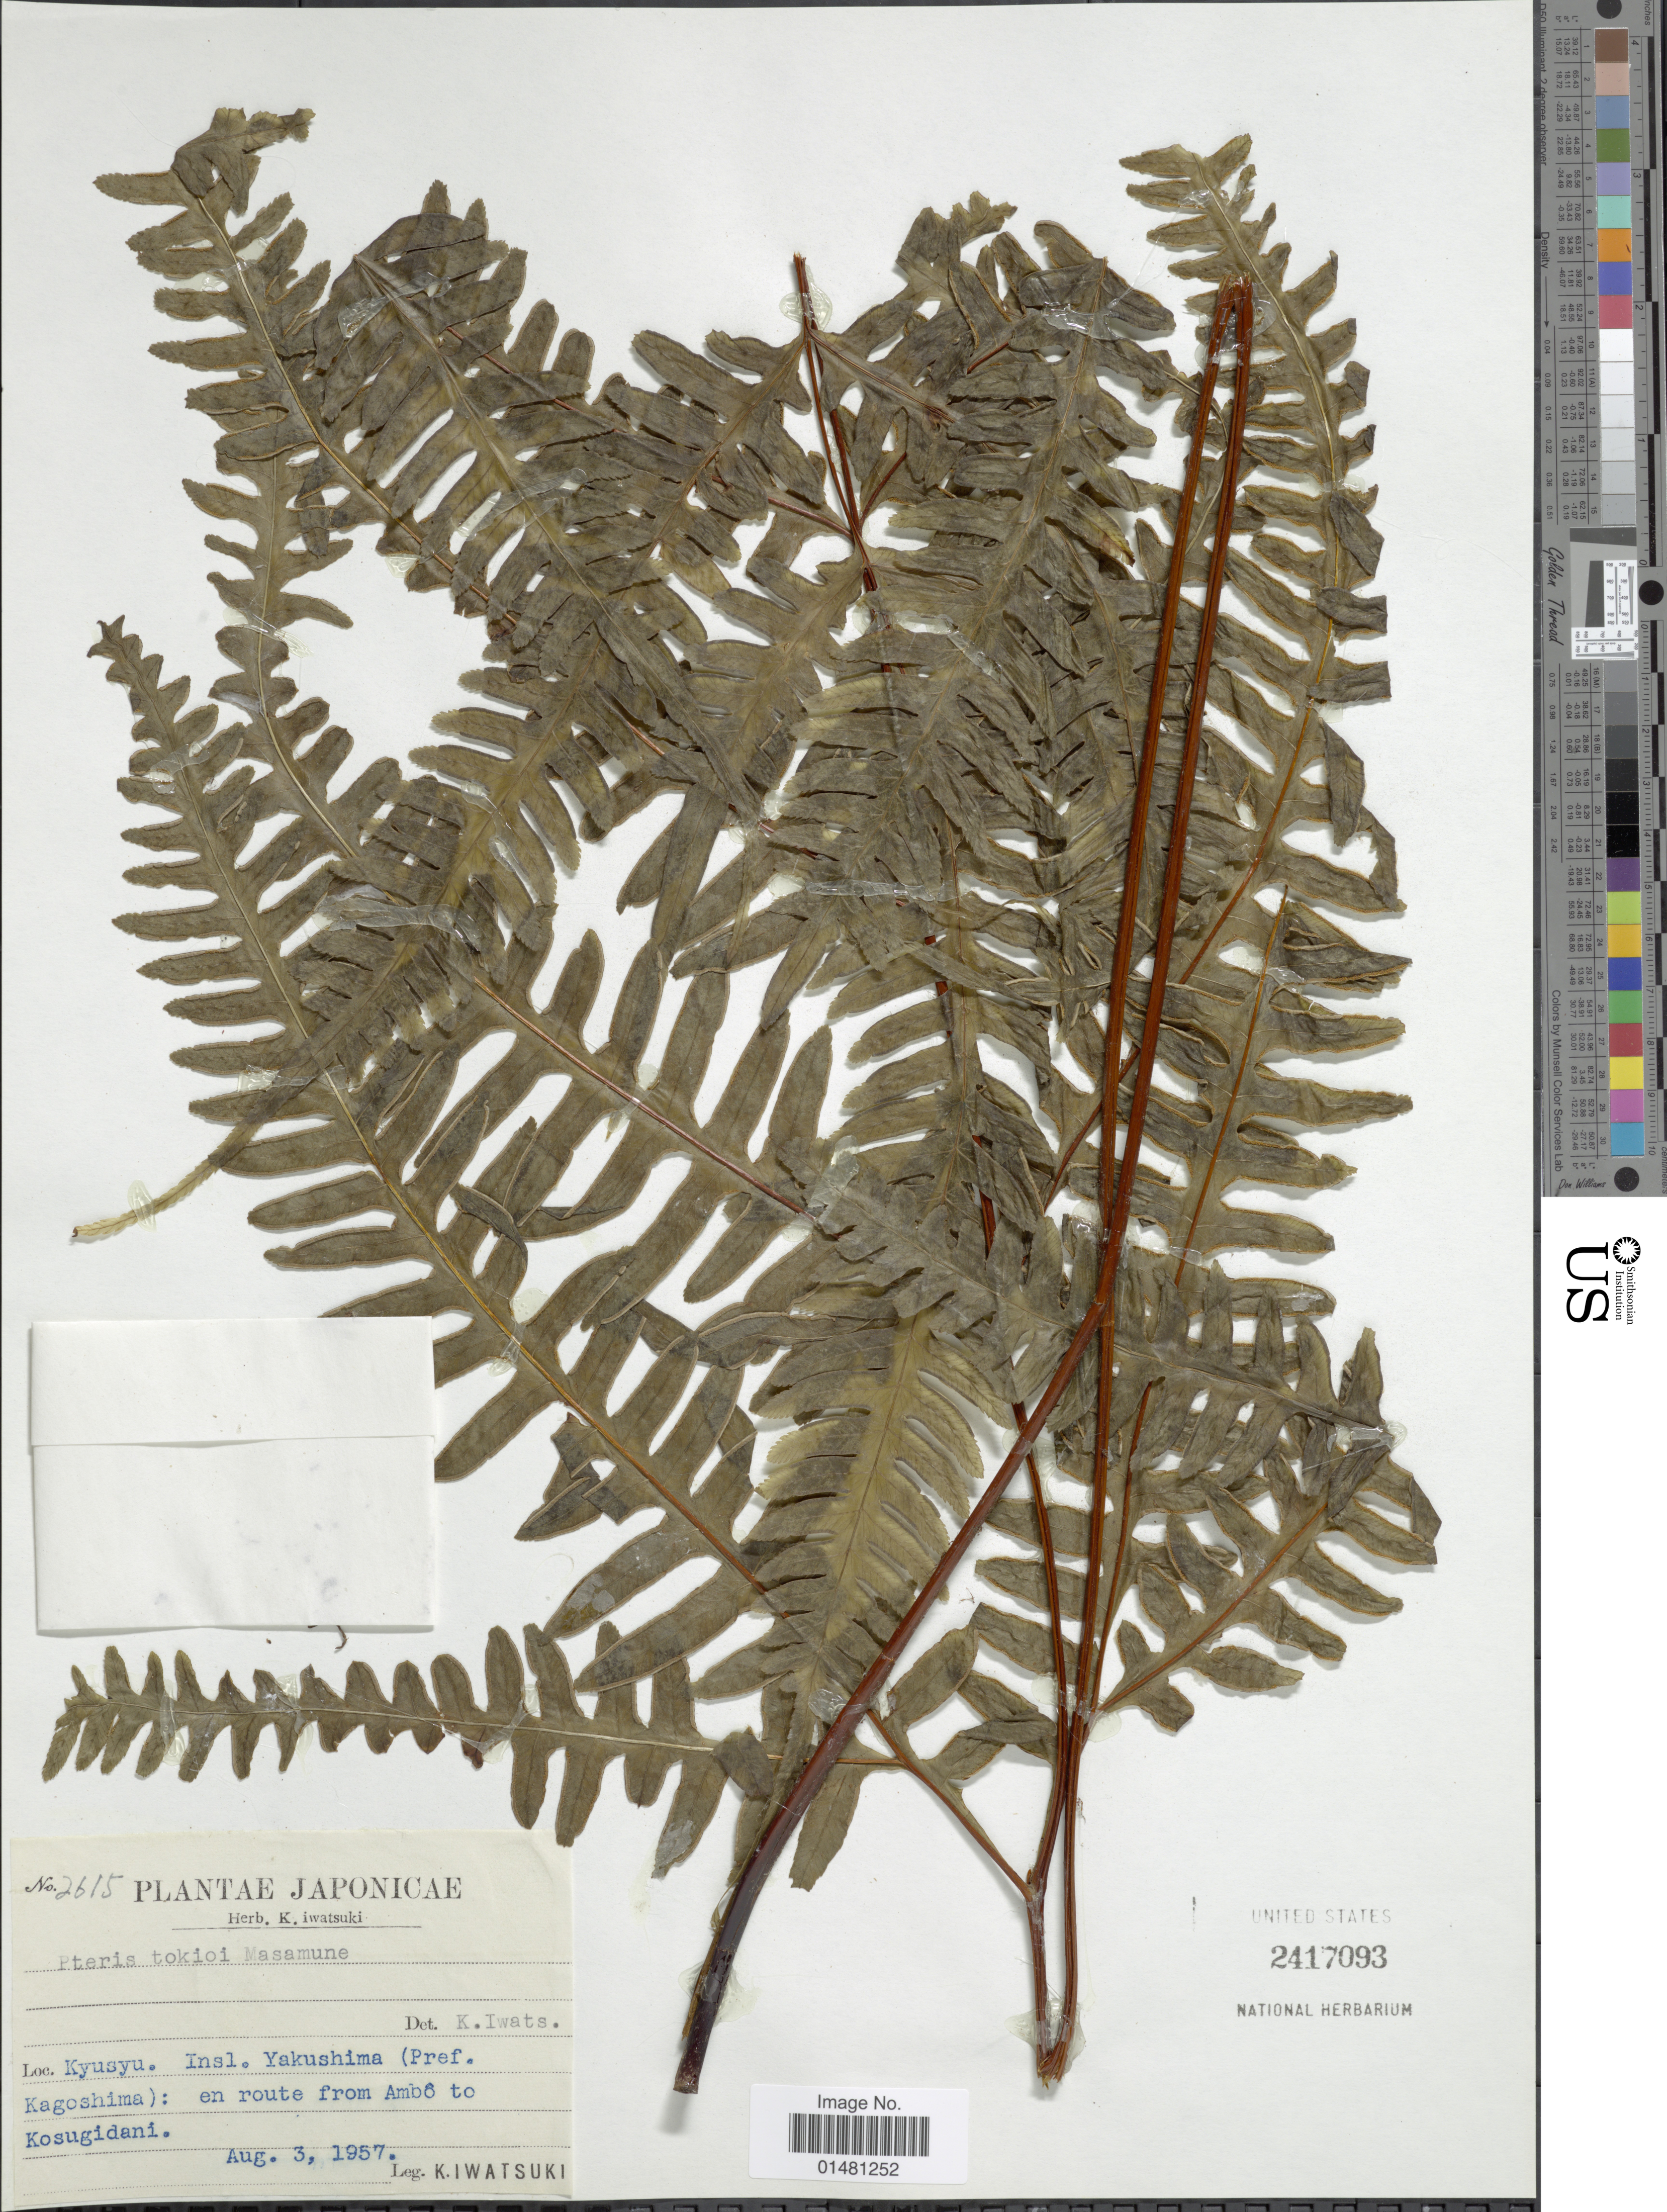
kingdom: Plantae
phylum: Tracheophyta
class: Polypodiopsida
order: Polypodiales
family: Pteridaceae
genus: Pteris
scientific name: Pteris tokioi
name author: Masam.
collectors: K. Iwatsuki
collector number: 2615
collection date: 1957-08-03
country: Japan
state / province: Kagosima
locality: Kyushu Isl Yakushima (pref. Kagoshima): en route from Ambô to Kosugidani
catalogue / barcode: US 2417093